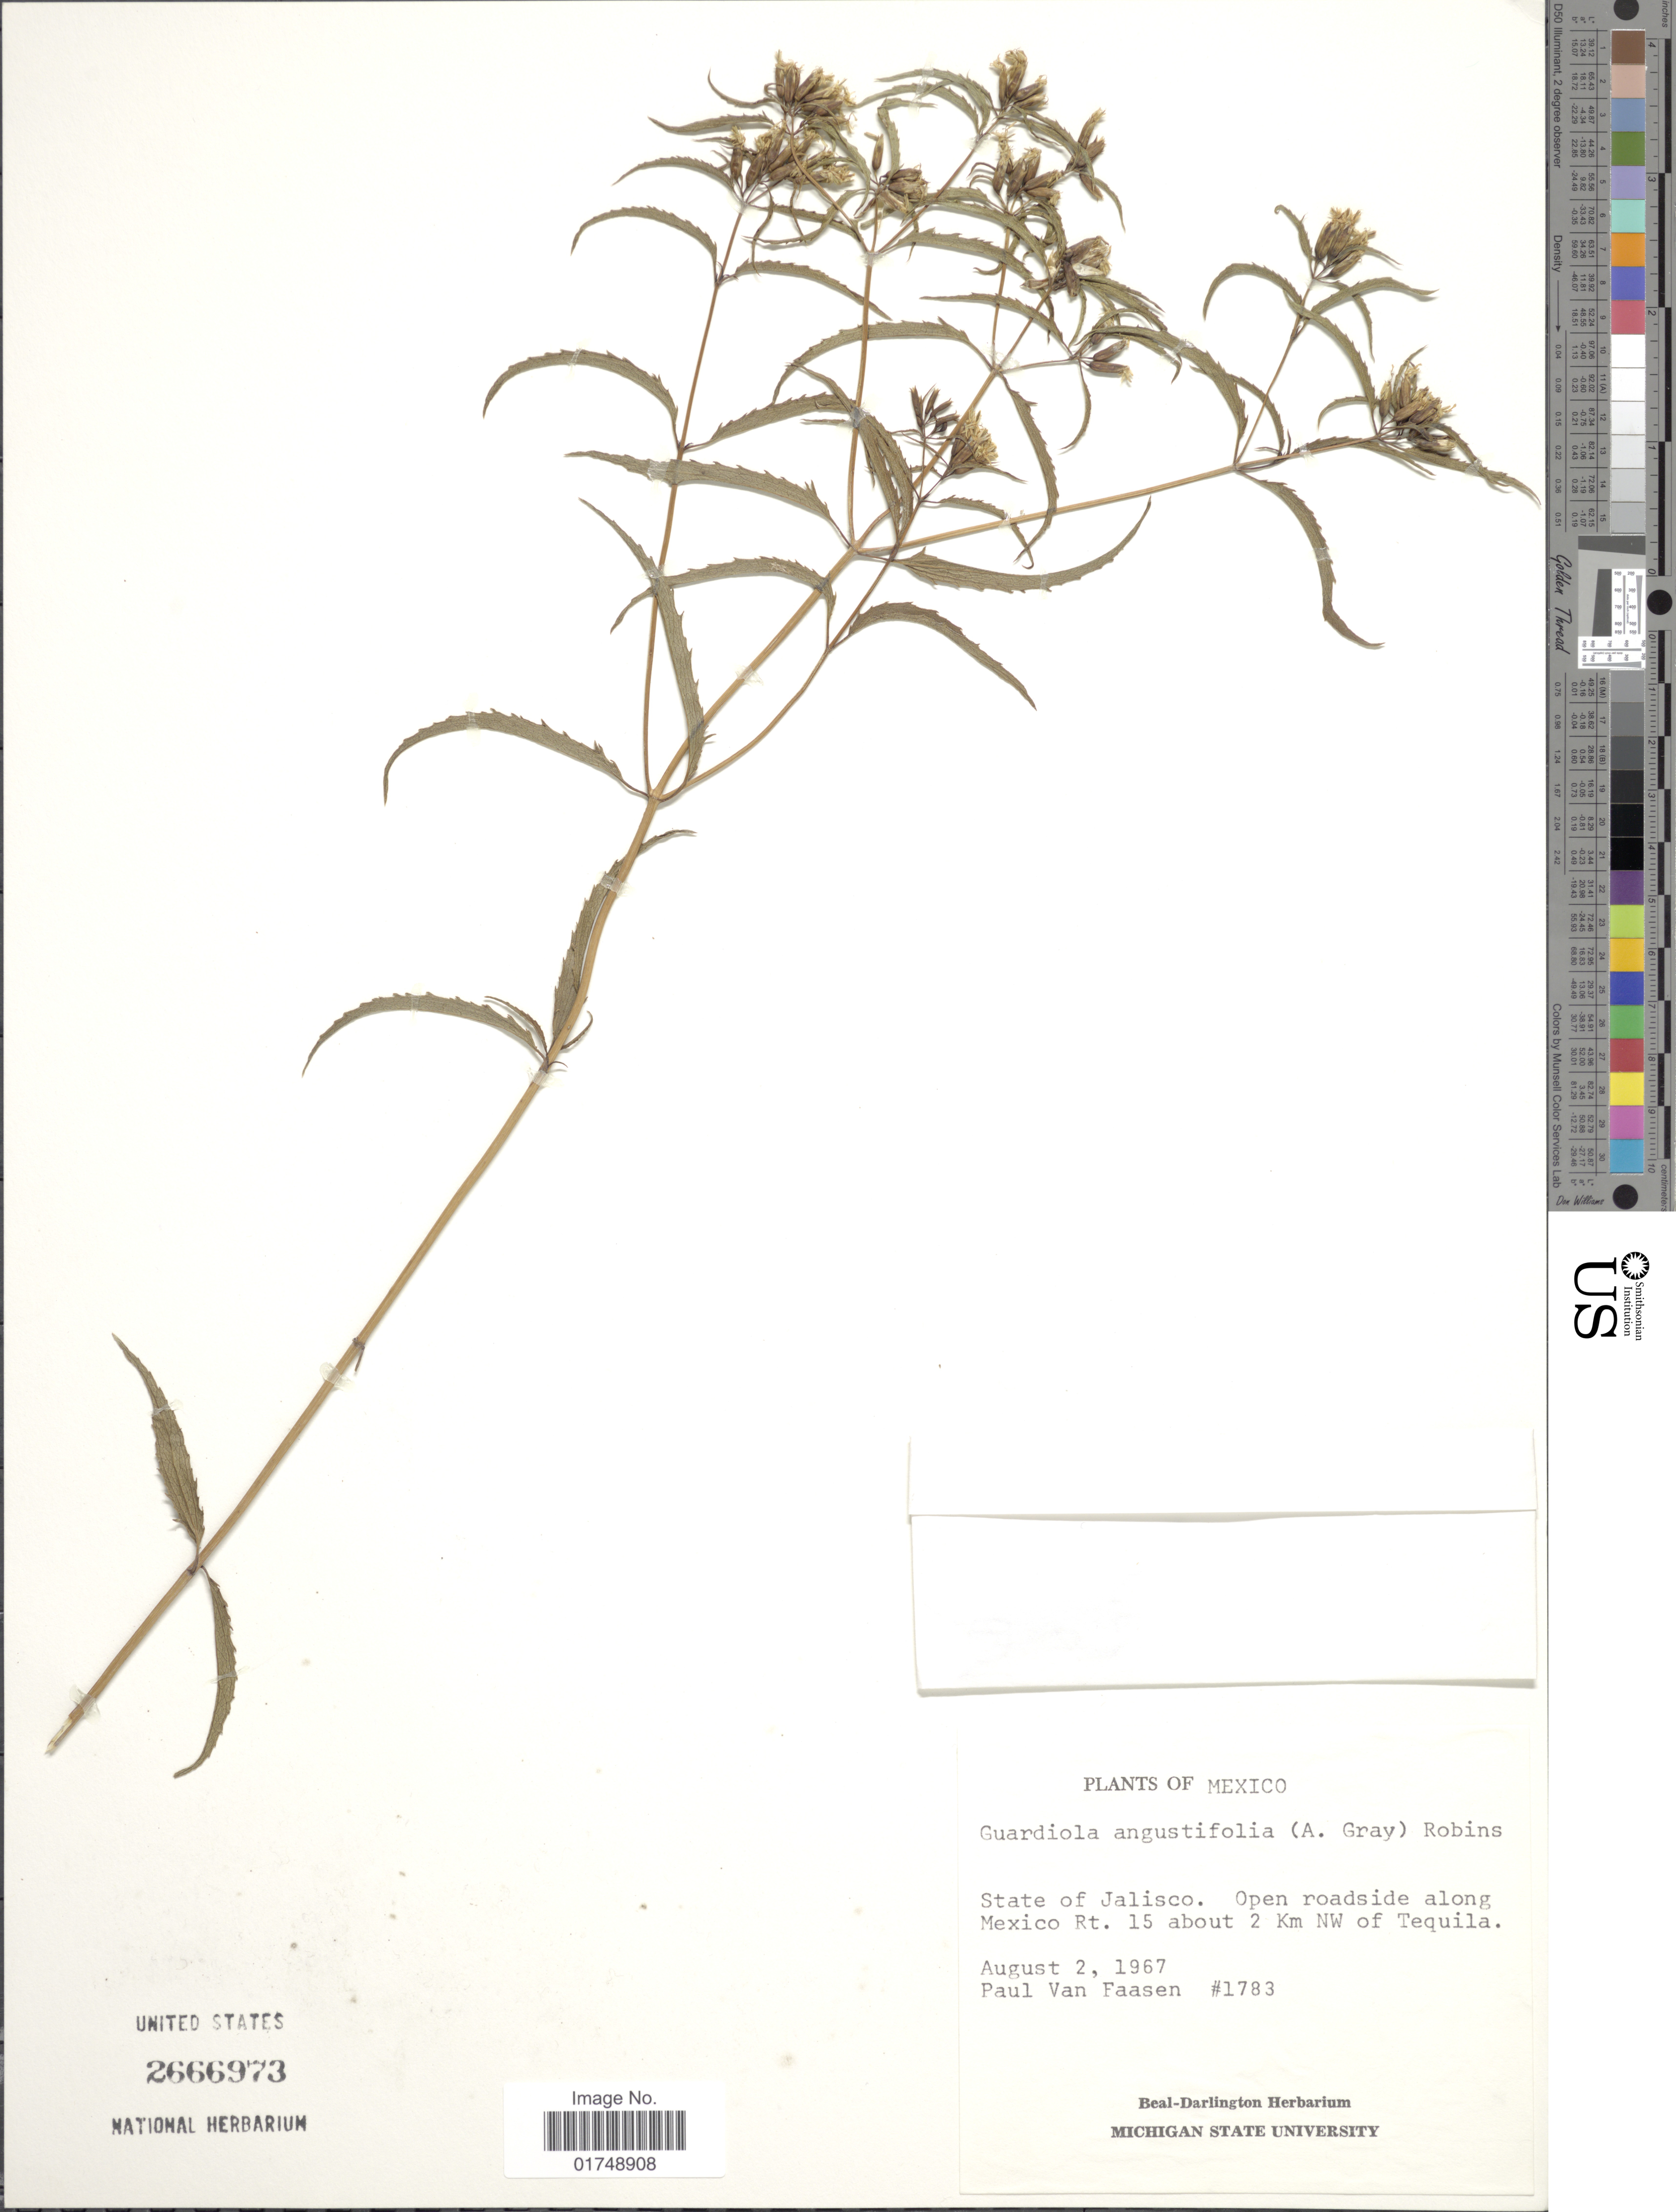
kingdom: Plantae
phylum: Tracheophyta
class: Magnoliopsida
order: Asterales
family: Asteraceae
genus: Guardiola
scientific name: Guardiola angustifolia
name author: B.L. Rob.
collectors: P. Van Faasen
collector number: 1783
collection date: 1967-08-02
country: Mexico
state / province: Jalisco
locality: Along Mexico Rt. 15 about 2 km NW of Tequila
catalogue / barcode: US 2666973